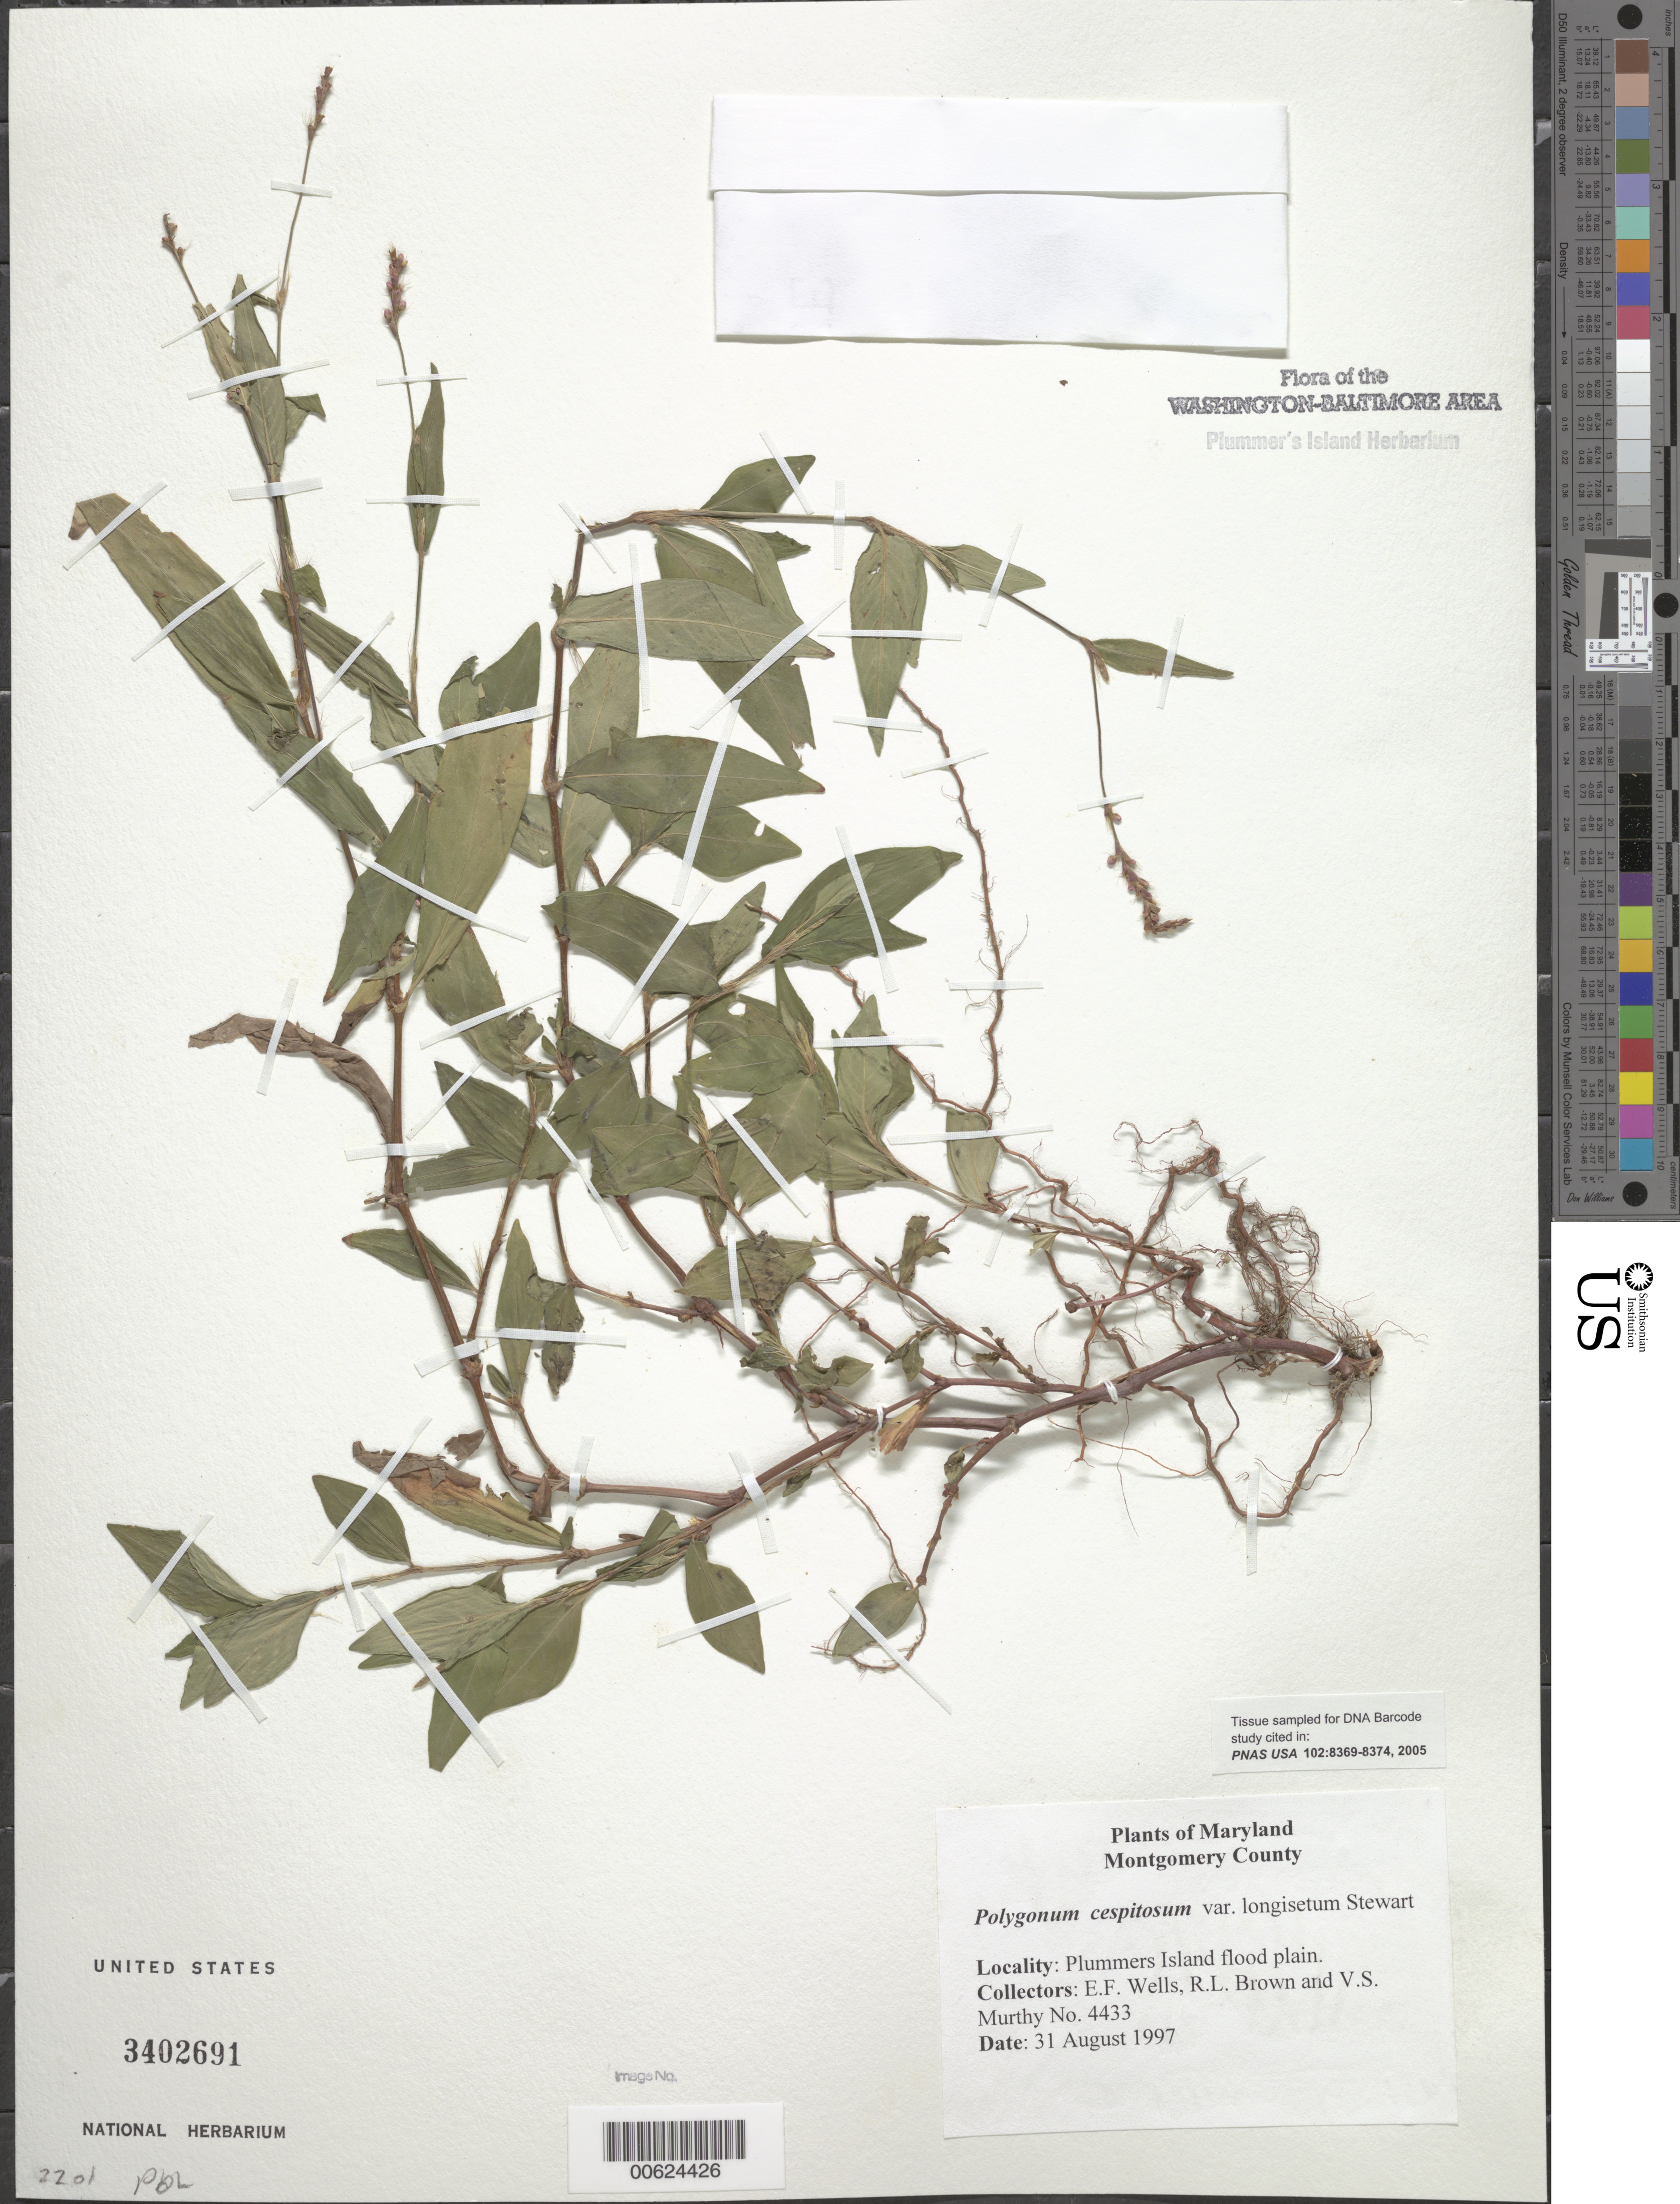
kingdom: Plantae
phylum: Tracheophyta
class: Magnoliopsida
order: Caryophyllales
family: Polygonaceae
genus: Persicaria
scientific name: Persicaria longiseta (Bruijn) Kitag.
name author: (Bruijn &) Kitag.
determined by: Atha, D. E.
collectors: E. F. Wells, R. L. Brown & V. S. Murthy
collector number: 4333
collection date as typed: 31 Aug 1997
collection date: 1997-08-31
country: United States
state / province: Maryland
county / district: Montgomery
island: Plummers Island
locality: Flood plain of Plummers Island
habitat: Flood plains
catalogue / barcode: US 3402691